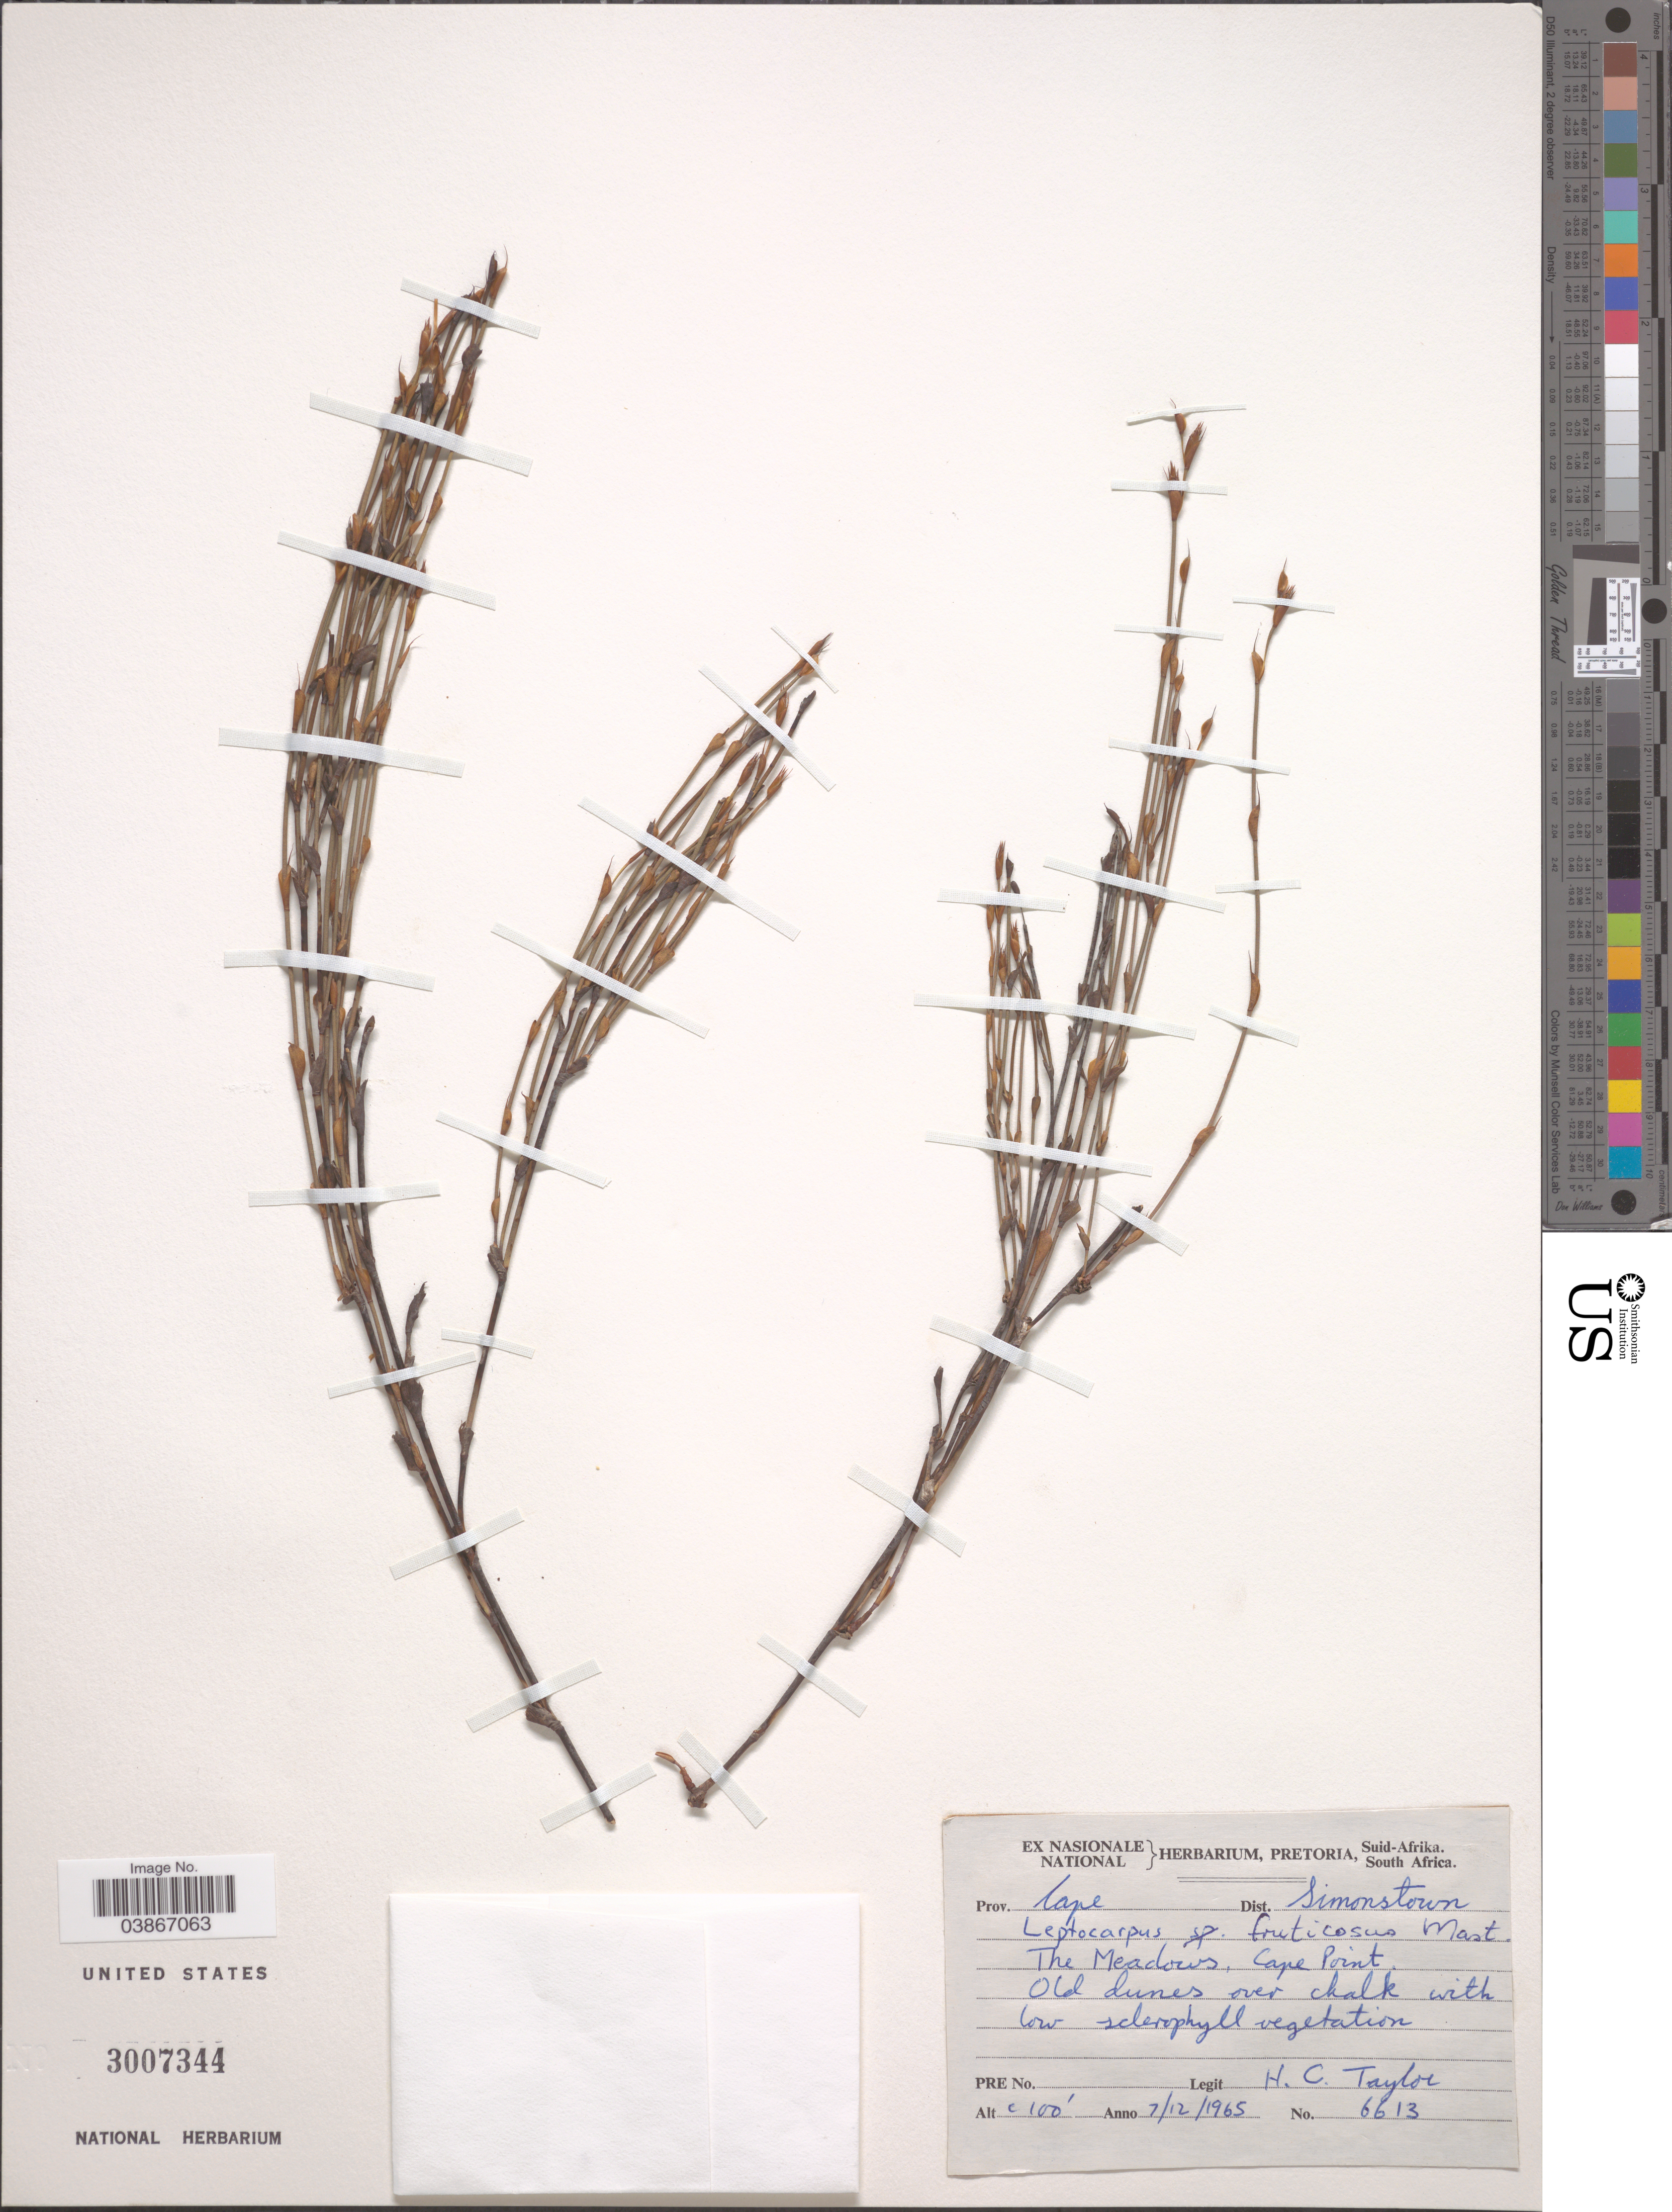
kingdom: Plantae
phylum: Tracheophyta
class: Liliopsida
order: Poales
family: Restionaceae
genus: Leptocarpus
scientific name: Leptocarpus fruticosus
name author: Mast.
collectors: H. Taylor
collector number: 6613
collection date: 1965-12-07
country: South Africa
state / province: Western Cape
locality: Dist. Simonstown. The Meadows, Cape Point.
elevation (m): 30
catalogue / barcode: US 3007344